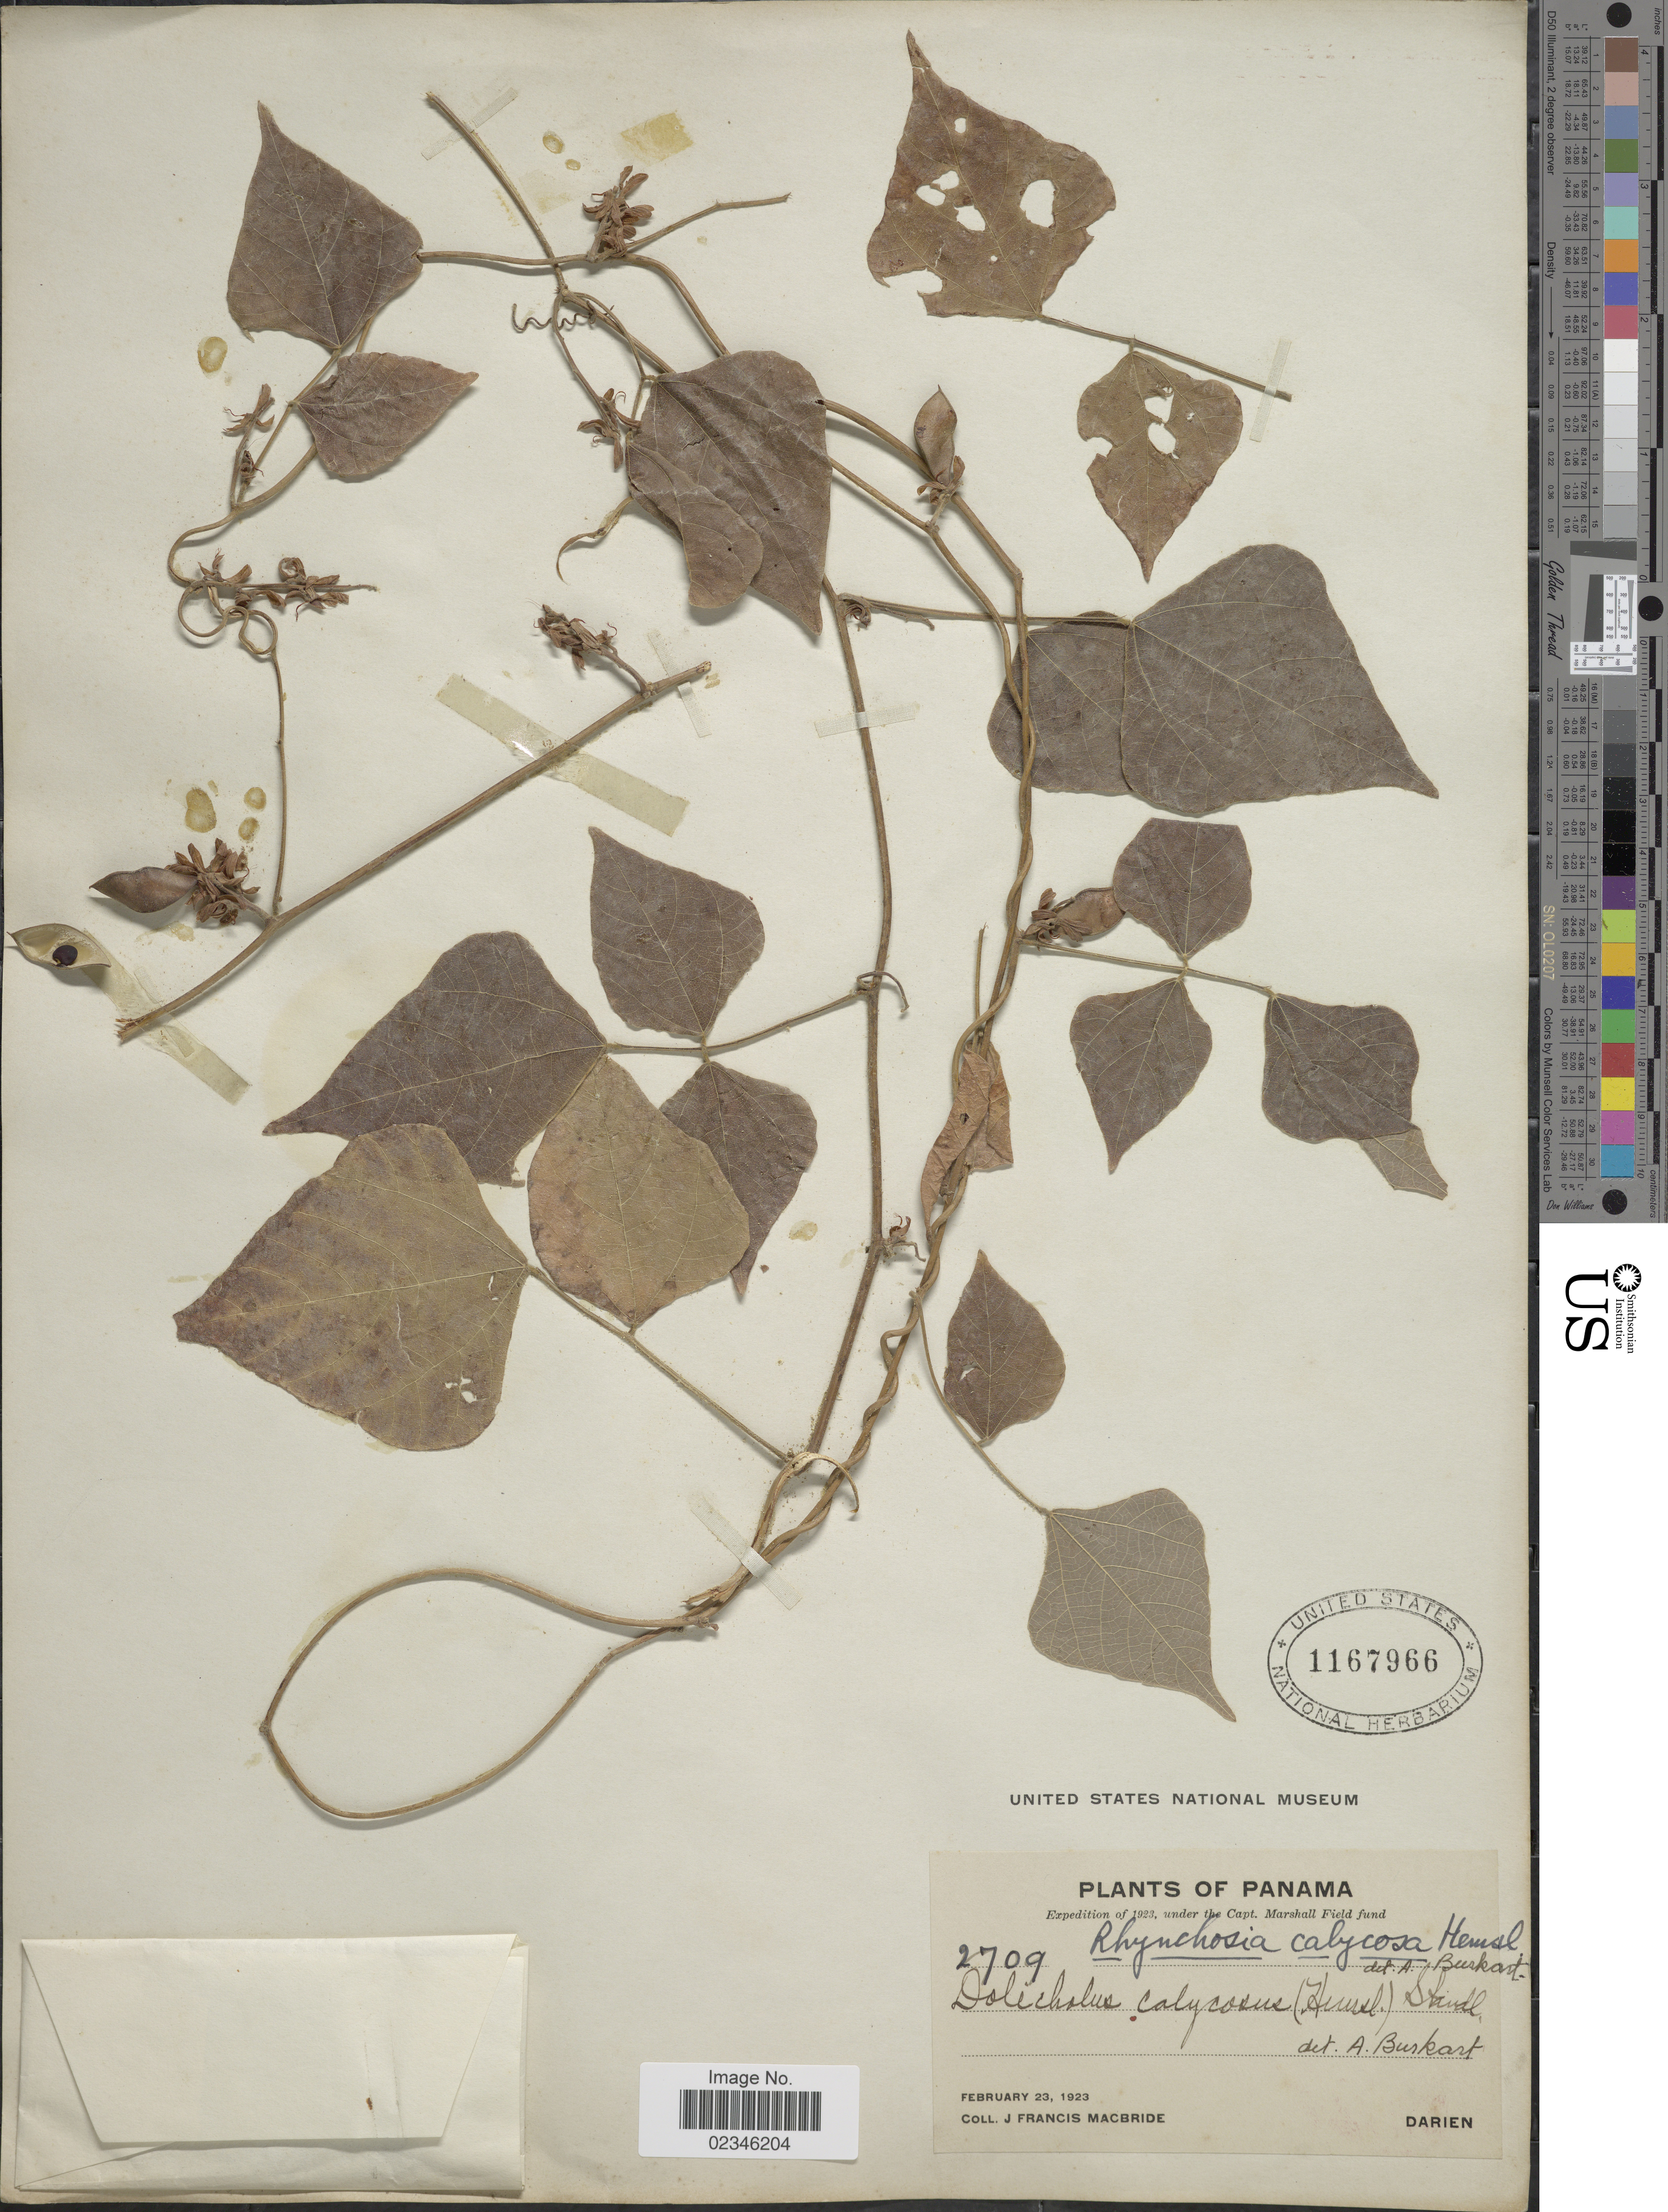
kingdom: Plantae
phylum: Tracheophyta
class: Magnoliopsida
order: Fabales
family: Fabaceae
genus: Rhynchosia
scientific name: Rhynchosia calycosa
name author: Hemsl.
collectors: J. F. Macbride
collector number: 2709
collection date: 1923-02-23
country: Panama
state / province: Darién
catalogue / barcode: US 1167966